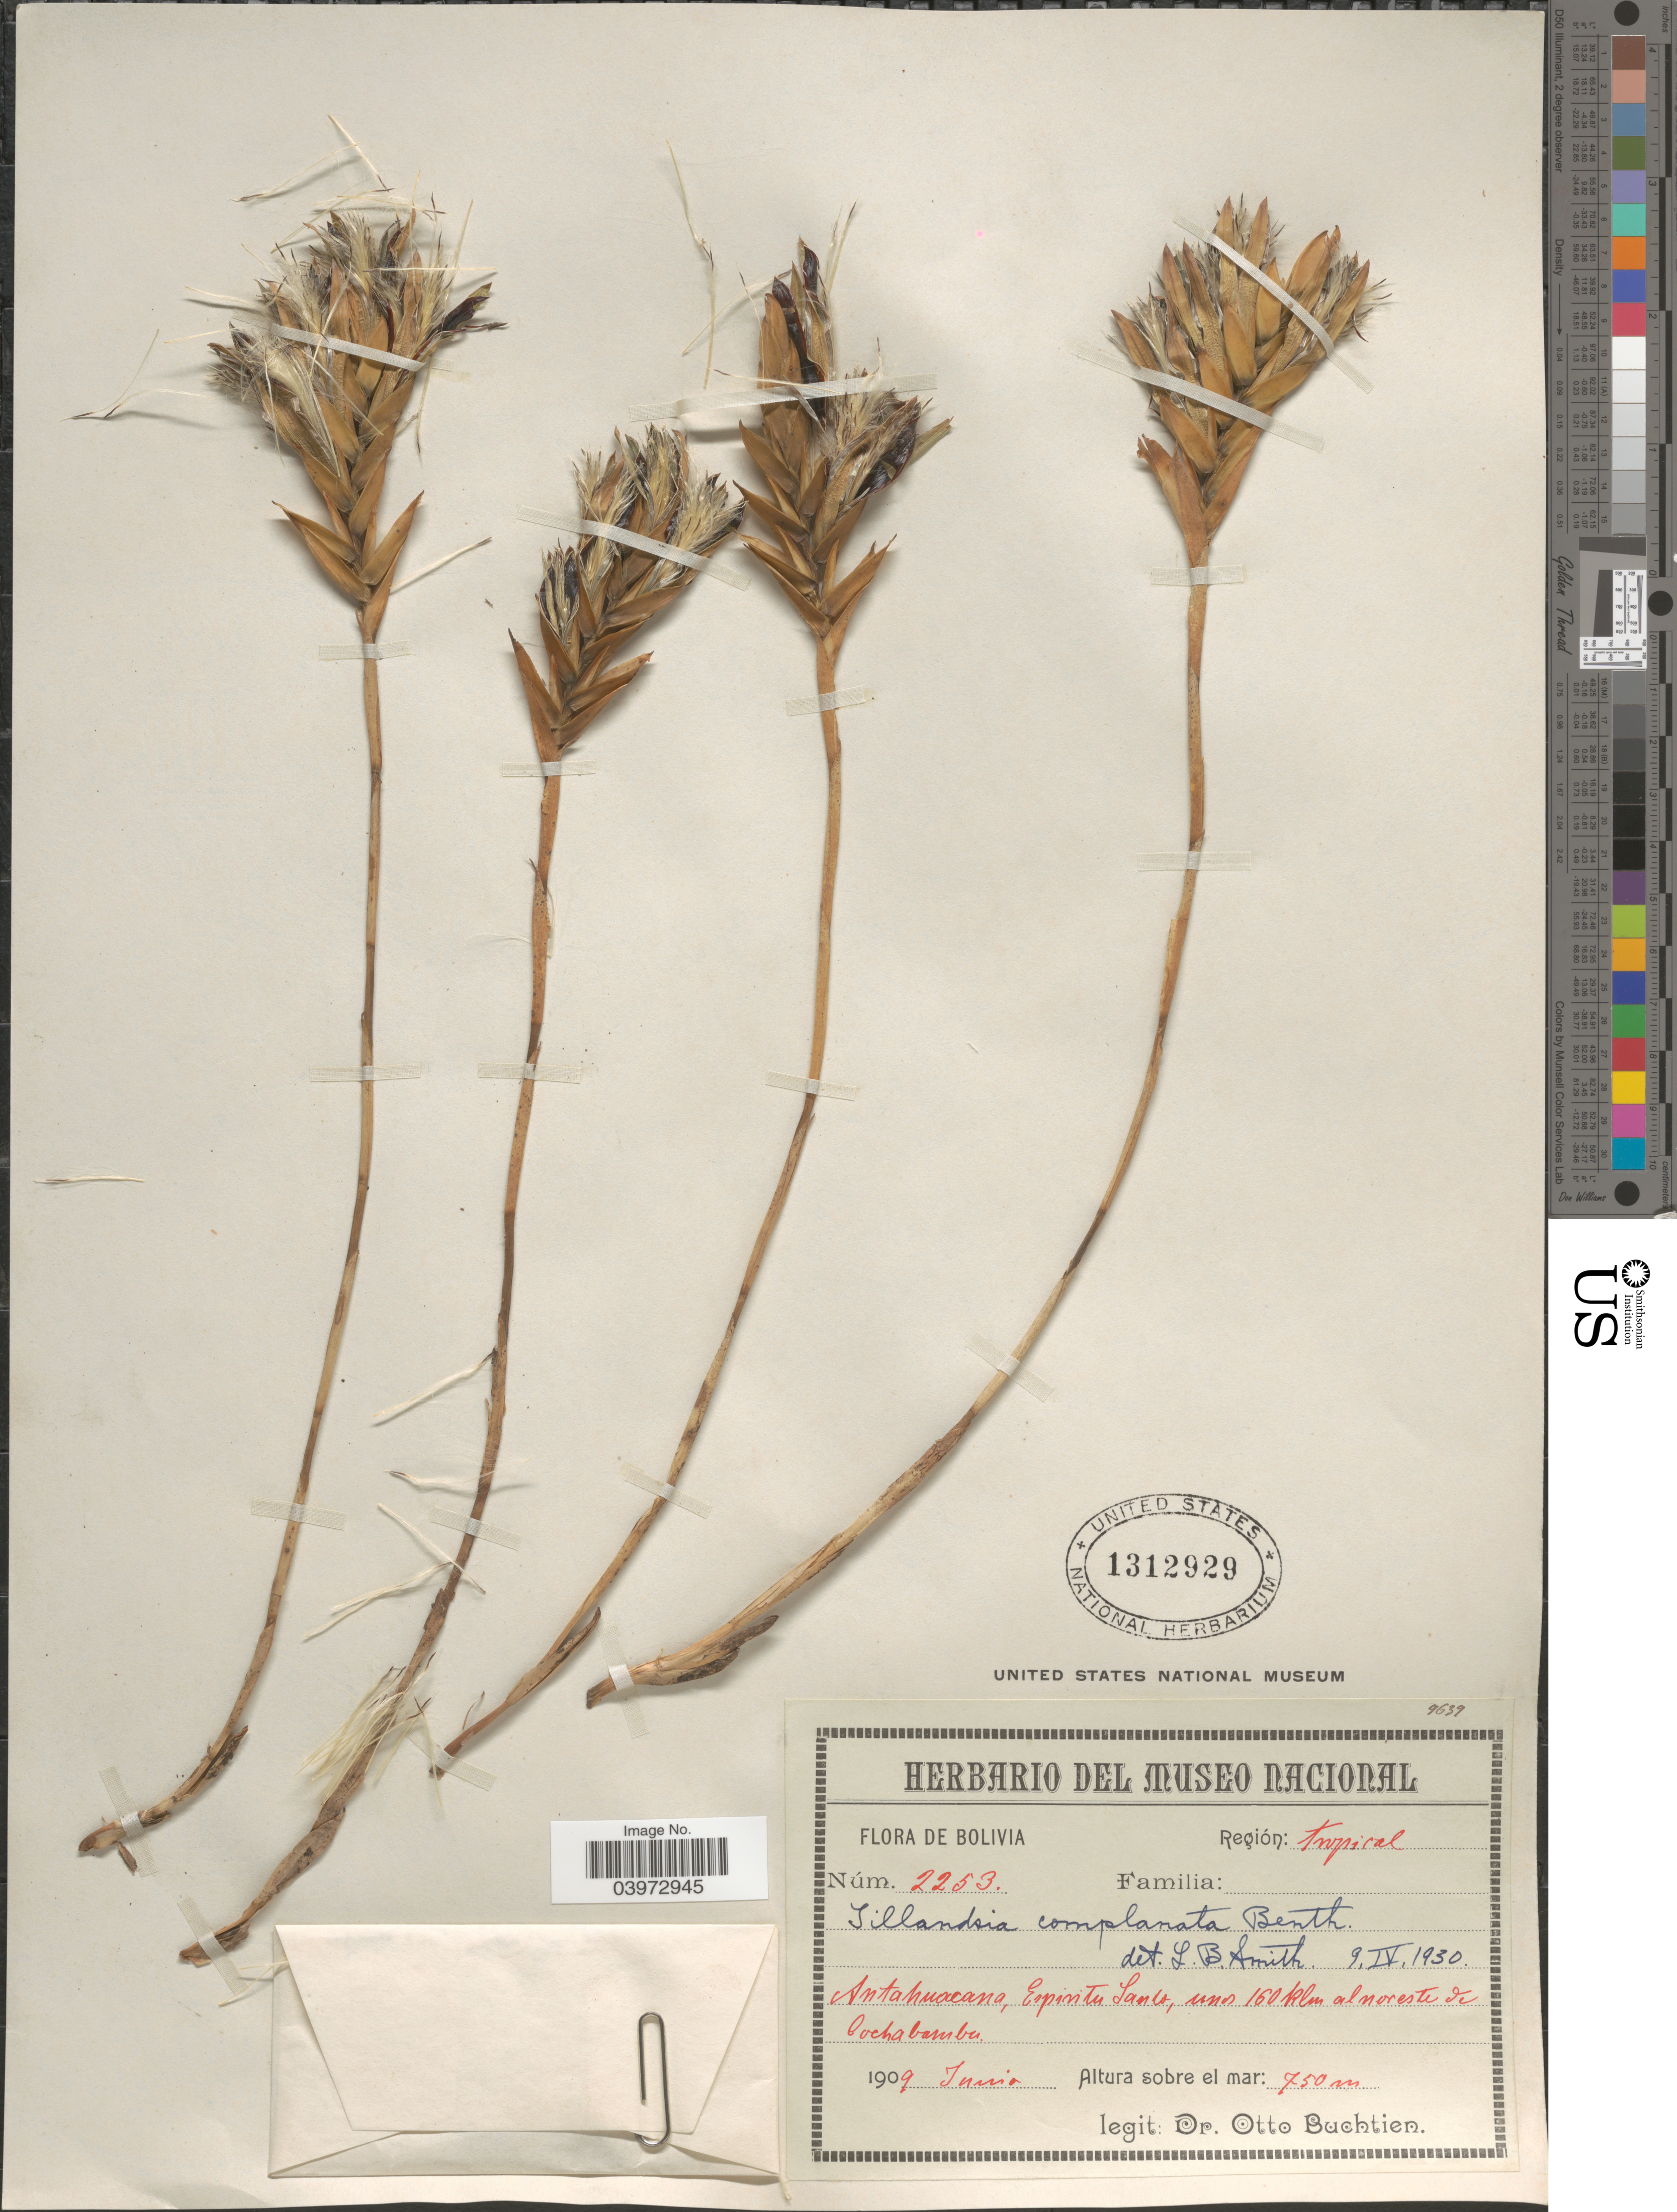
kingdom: Plantae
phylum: Tracheophyta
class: Liliopsida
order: Poales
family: Bromeliaceae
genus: Tillandsia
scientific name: Tillandsia complanata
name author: Benth.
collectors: O. Buchtien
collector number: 2253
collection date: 1909-06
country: Bolivia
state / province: Cochabamba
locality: Región: Tropical. Antahuacana, Espiritu Santo, unos 160 klm al noreste de Cochabamba.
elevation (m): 750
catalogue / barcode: US 1312929